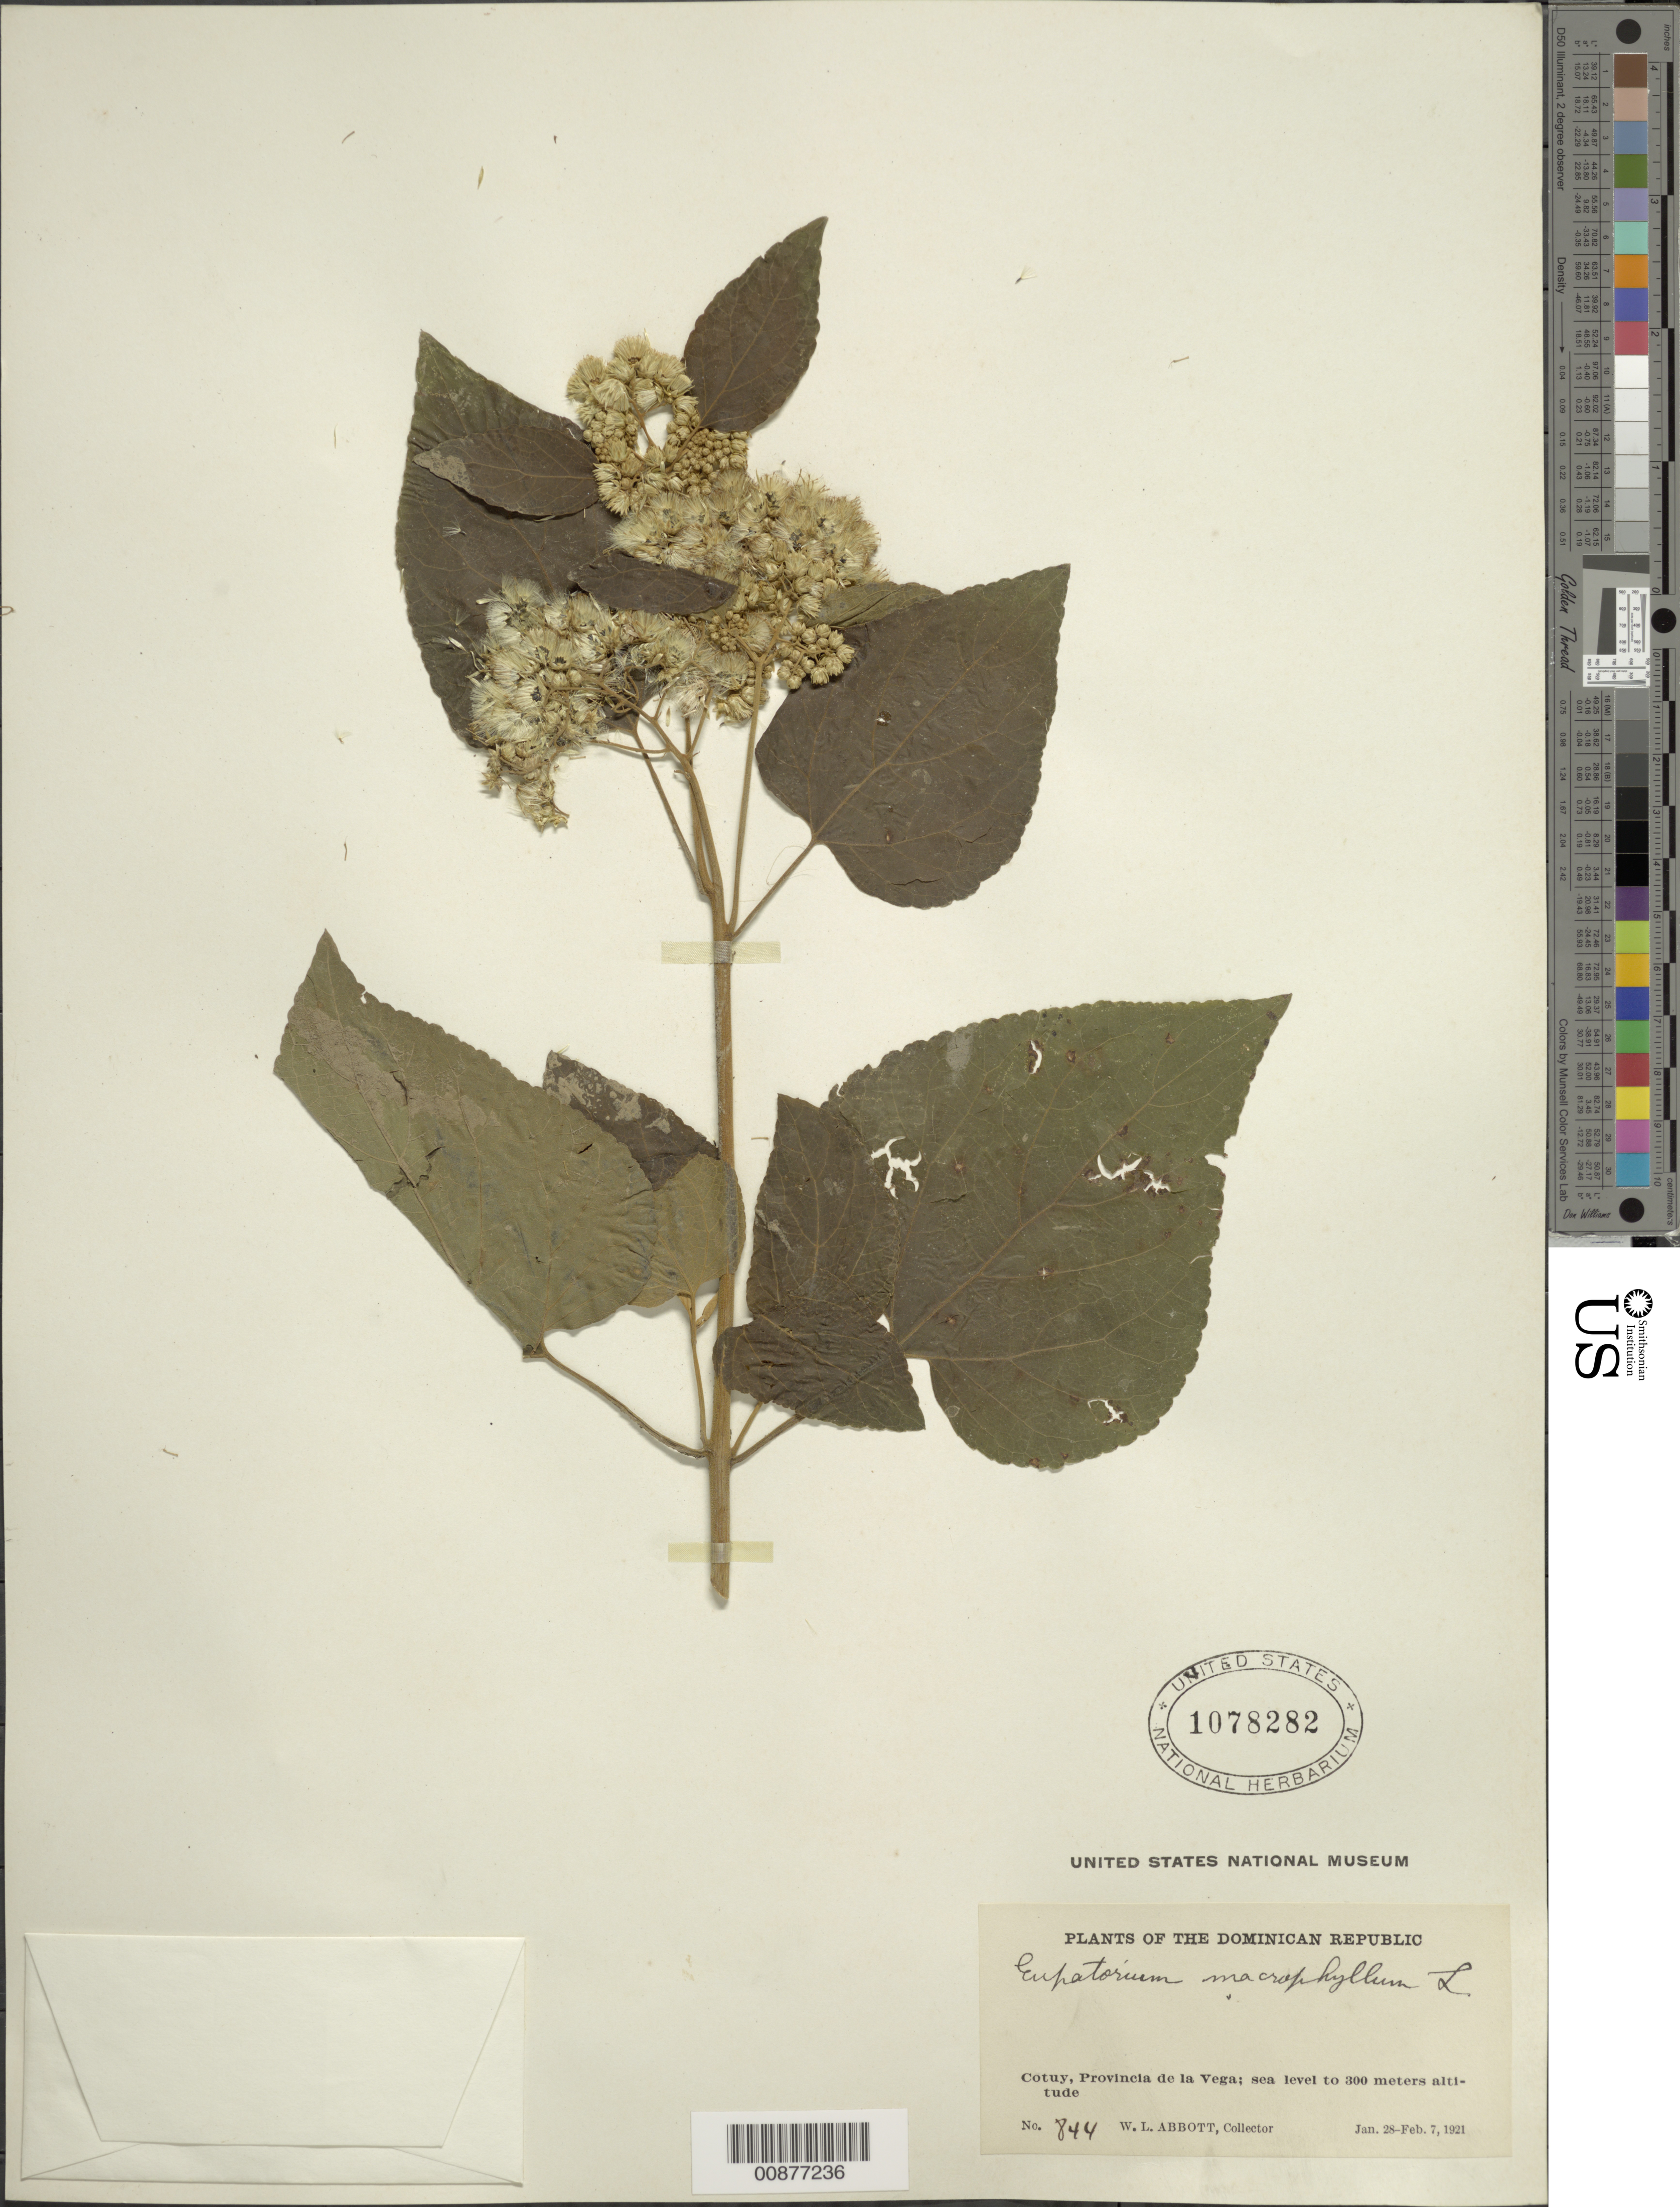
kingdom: Plantae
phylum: Tracheophyta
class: Magnoliopsida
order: Asterales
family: Asteraceae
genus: Hebeclinium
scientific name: Hebeclinium macrophyllum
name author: (L.) DC.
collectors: W. L. Abbott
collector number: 844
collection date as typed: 28 Jan 1921 to 07 Feb 1921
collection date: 1921-01-28/1921-02-07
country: Dominican Republic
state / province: La Vega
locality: Cotuy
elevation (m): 0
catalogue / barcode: US 1078282